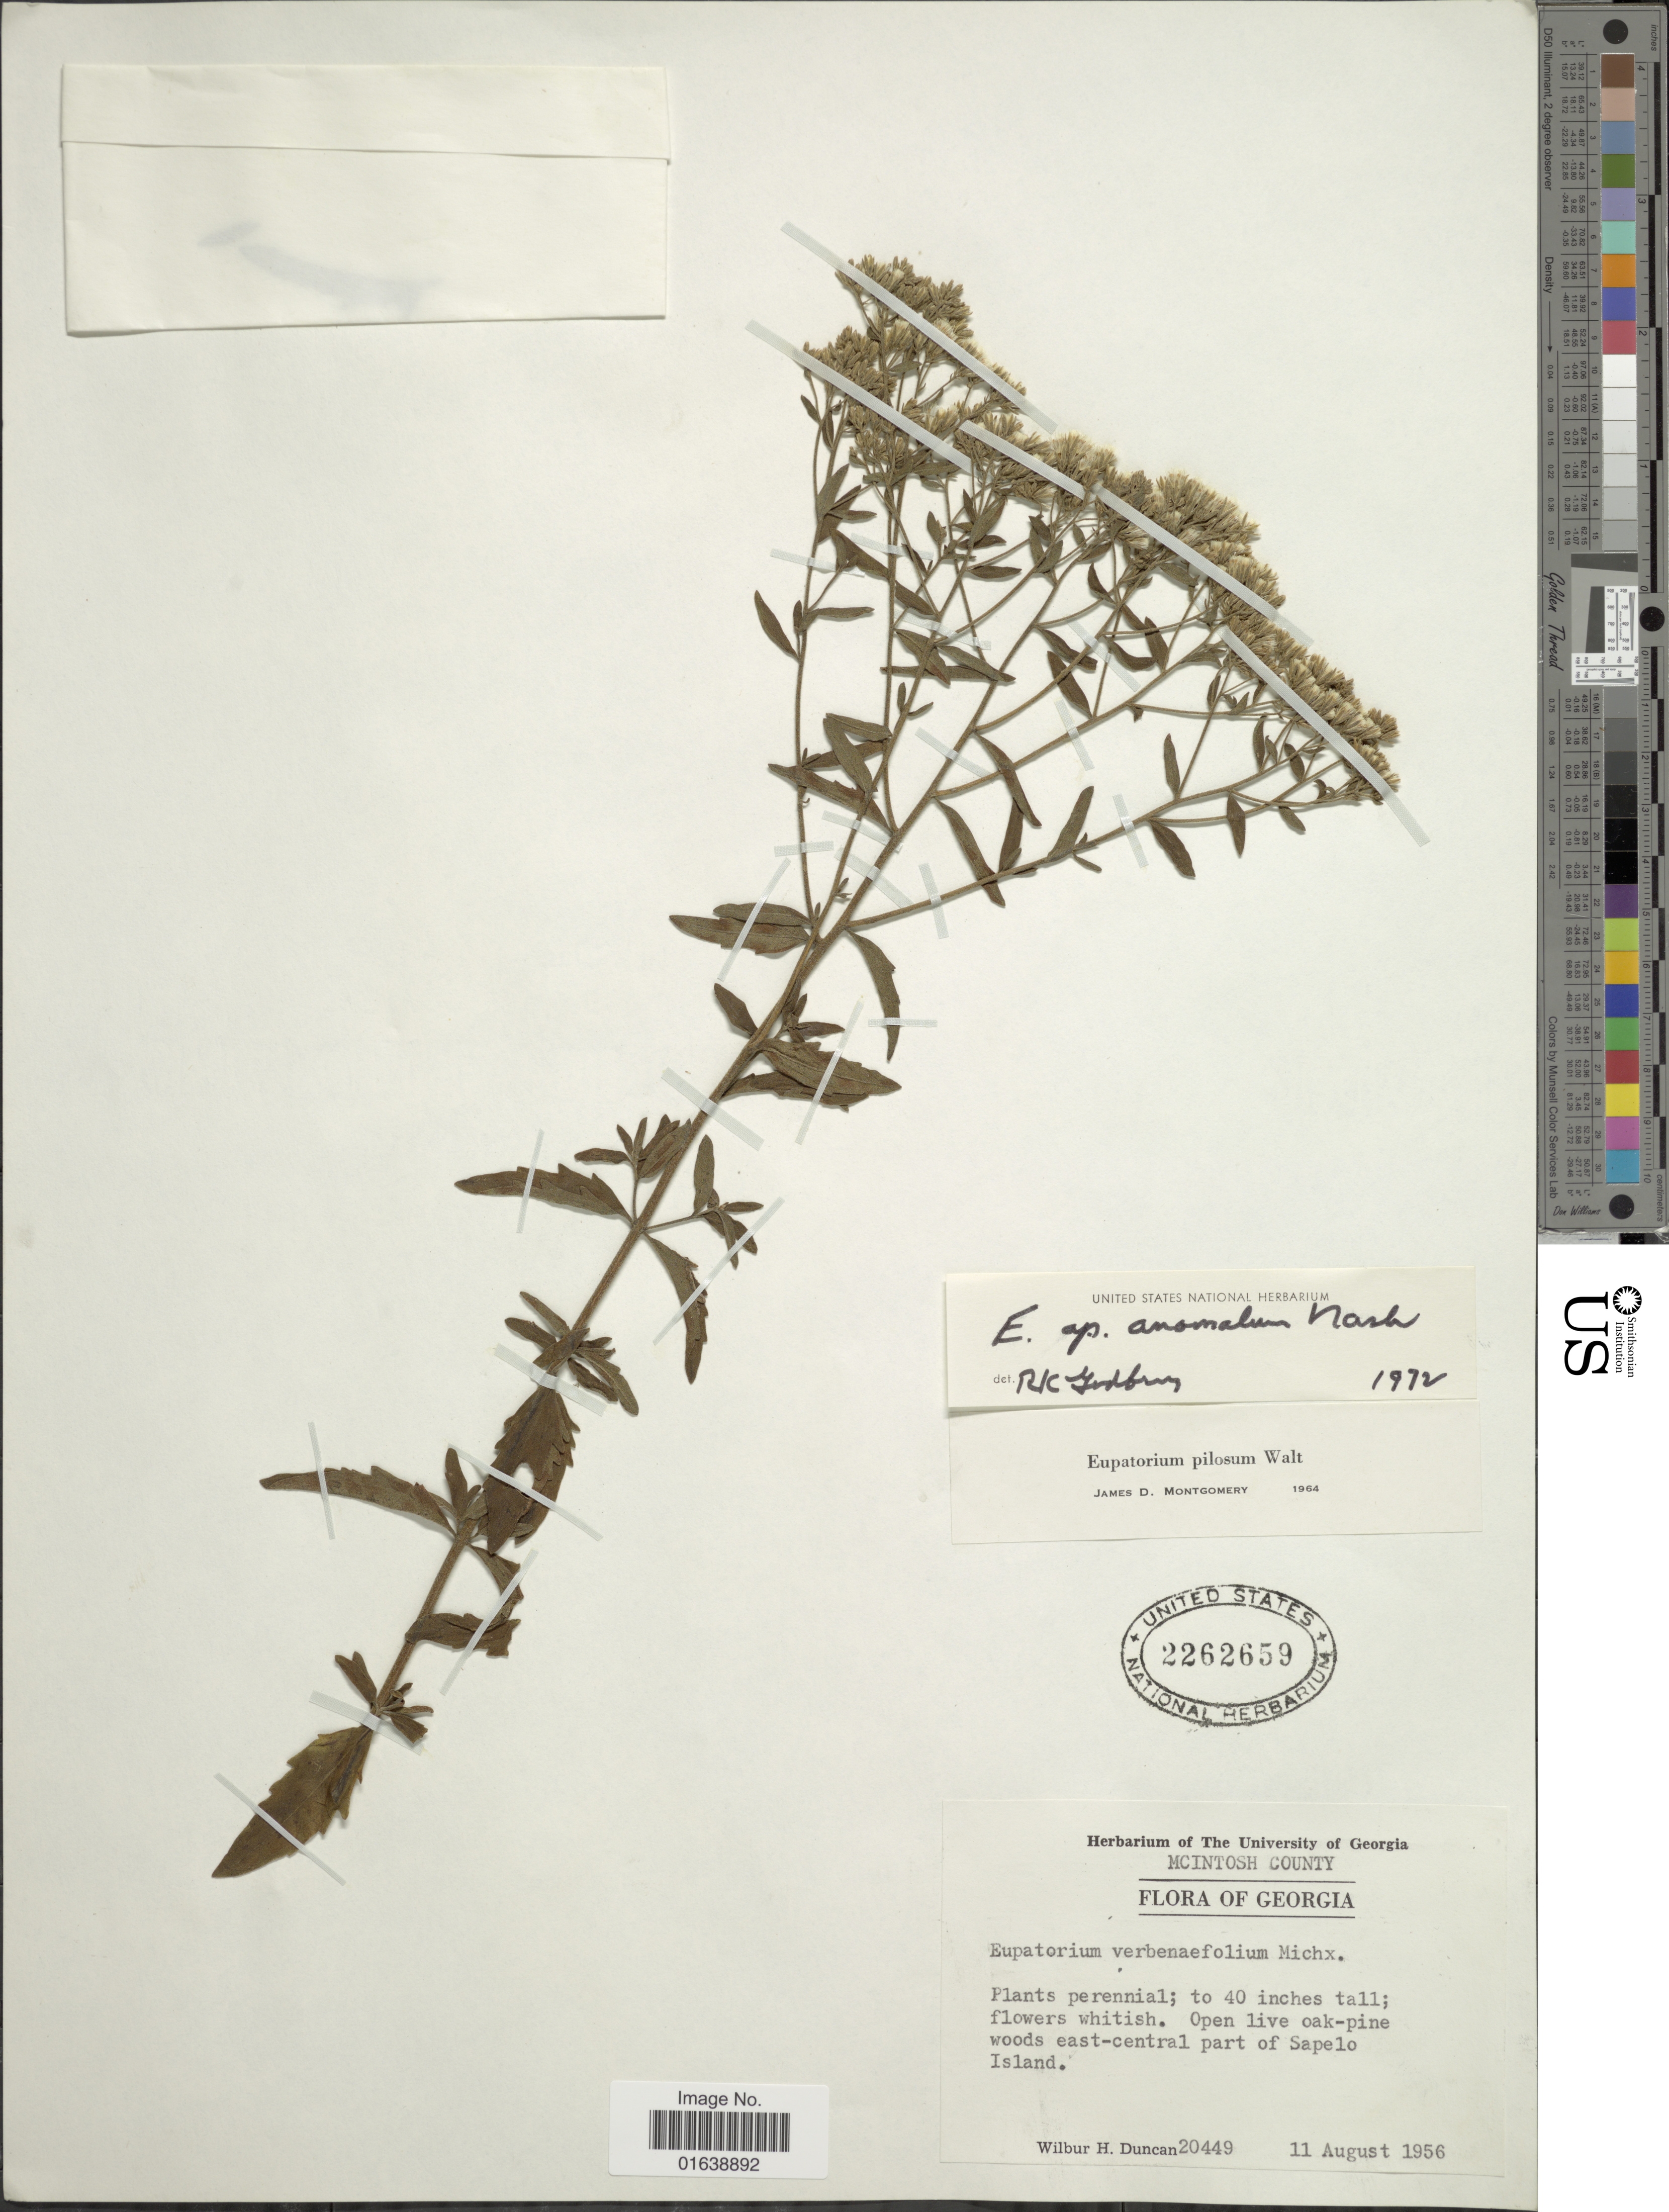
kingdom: Plantae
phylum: Tracheophyta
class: Magnoliopsida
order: Asterales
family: Asteraceae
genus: Eupatorium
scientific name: Eupatorium anomalum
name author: Nash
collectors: W. H. Duncan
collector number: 20449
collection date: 1956-08-11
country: United States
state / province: Georgia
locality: Georgia. Mcintosh County. Open live oak-pine woods east-central part of Sapelo Island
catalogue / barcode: US 2262659